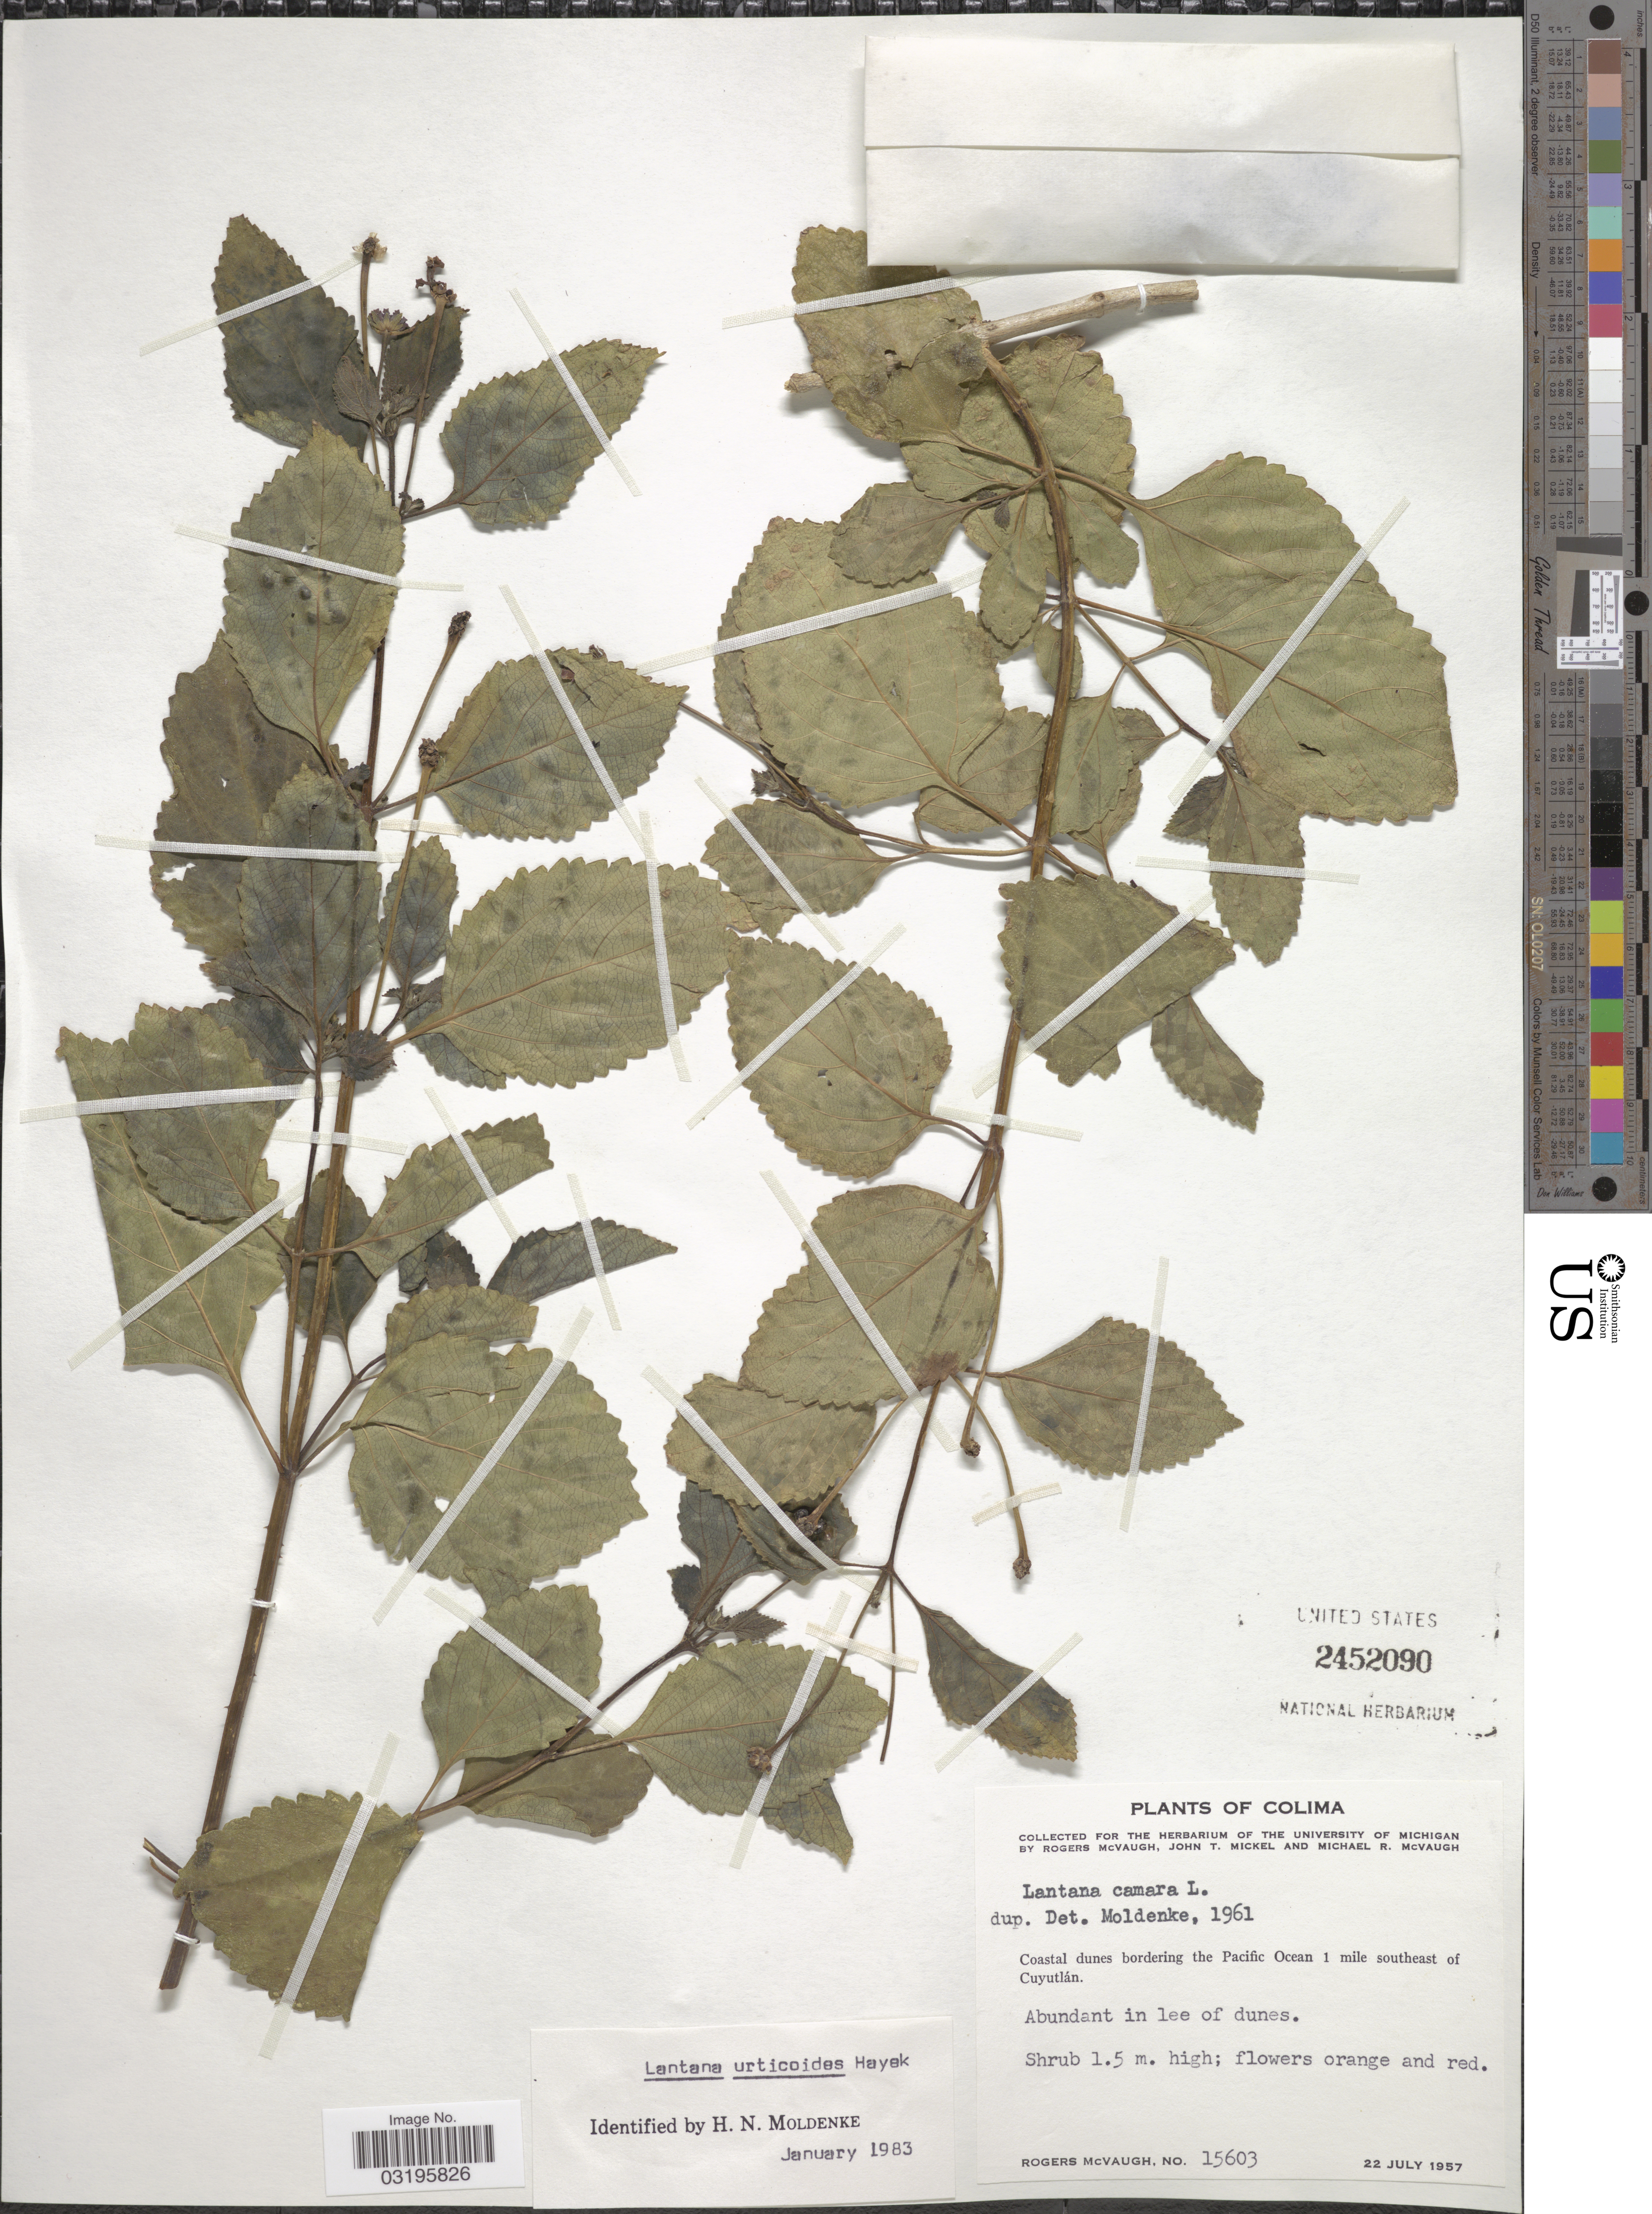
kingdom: Plantae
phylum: Tracheophyta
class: Magnoliopsida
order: Lamiales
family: Verbenaceae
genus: Lantana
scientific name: Lantana urticoides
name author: Hayek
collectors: R. McVaugh, J. T. Mickel & M. R. McVaugh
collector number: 15603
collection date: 1957-07-22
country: Mexico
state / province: Colima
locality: Coastal dunes bordering the Pacific Ocean 1 mile southeast of Cuyutlán.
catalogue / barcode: US 2452090